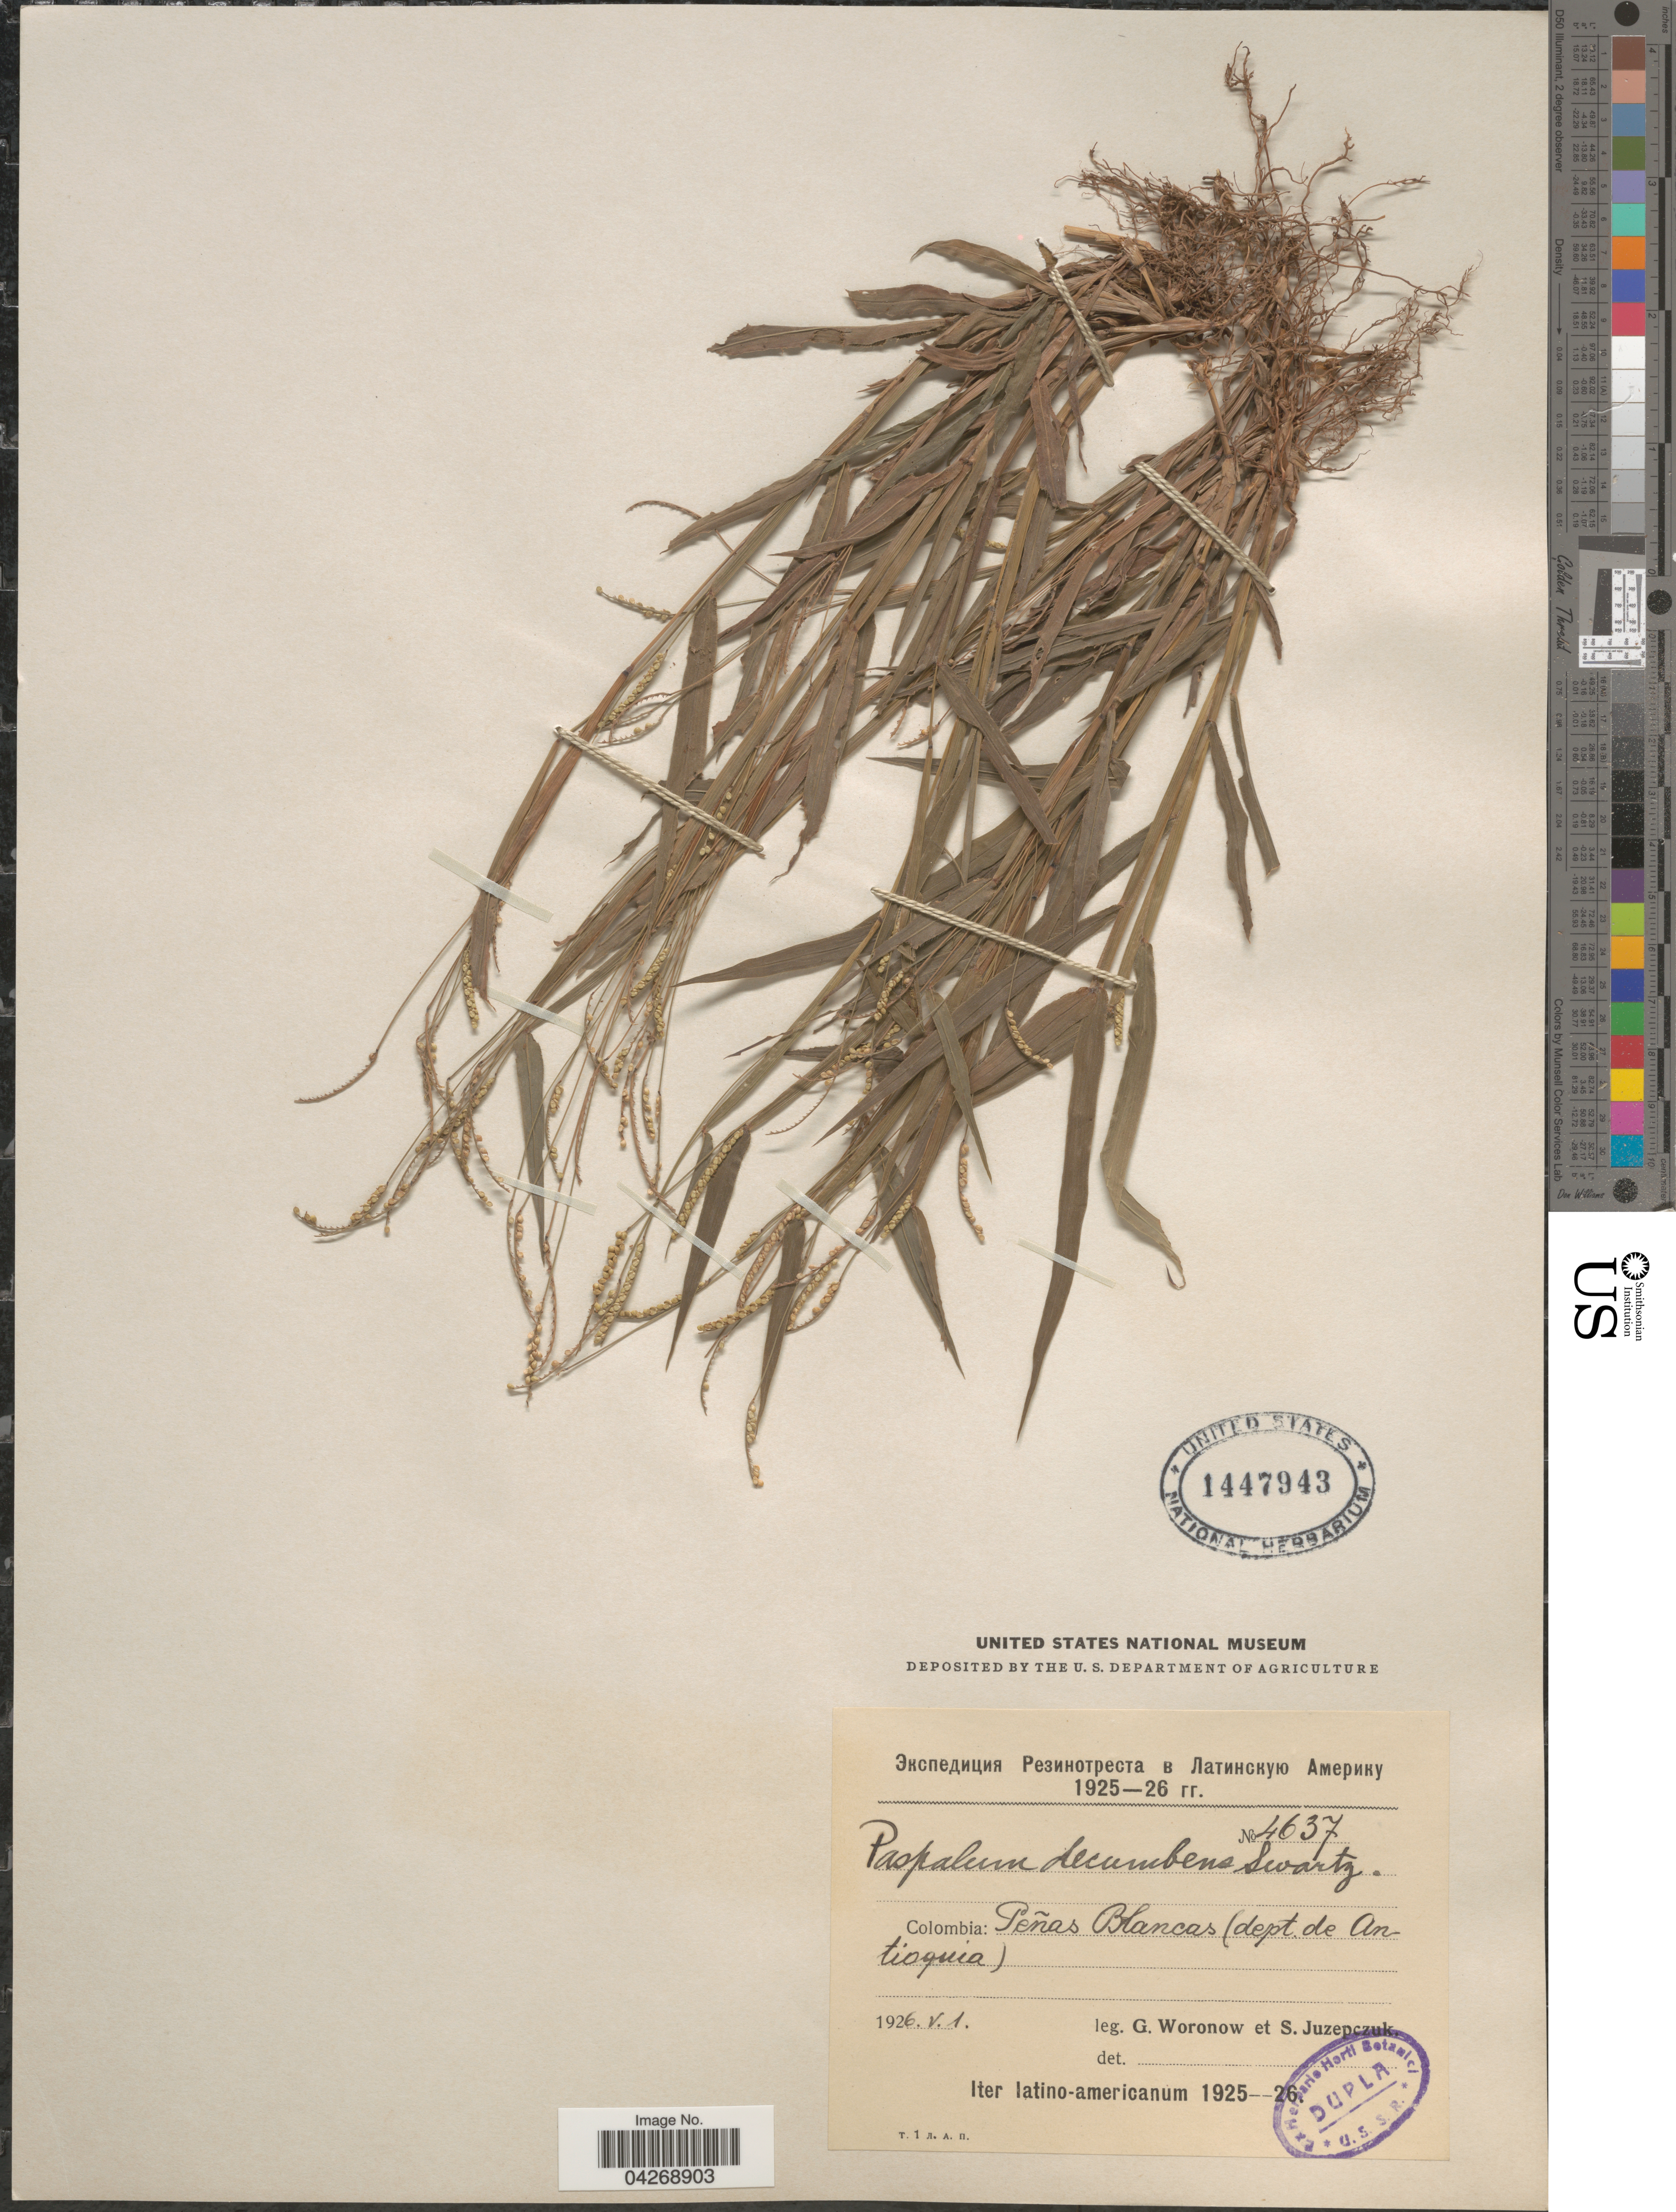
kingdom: Plantae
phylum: Tracheophyta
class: Liliopsida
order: Poales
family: Poaceae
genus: Paspalum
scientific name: Paspalum decumbens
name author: Sw.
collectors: G. Woronow & S. V. Juzepczuk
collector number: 4637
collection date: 1926-05-01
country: Colombia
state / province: Antioquia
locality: Peñas Blancas (dept. de Antioquia). Iter latino-americanum 1925-26.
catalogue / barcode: US 1447943